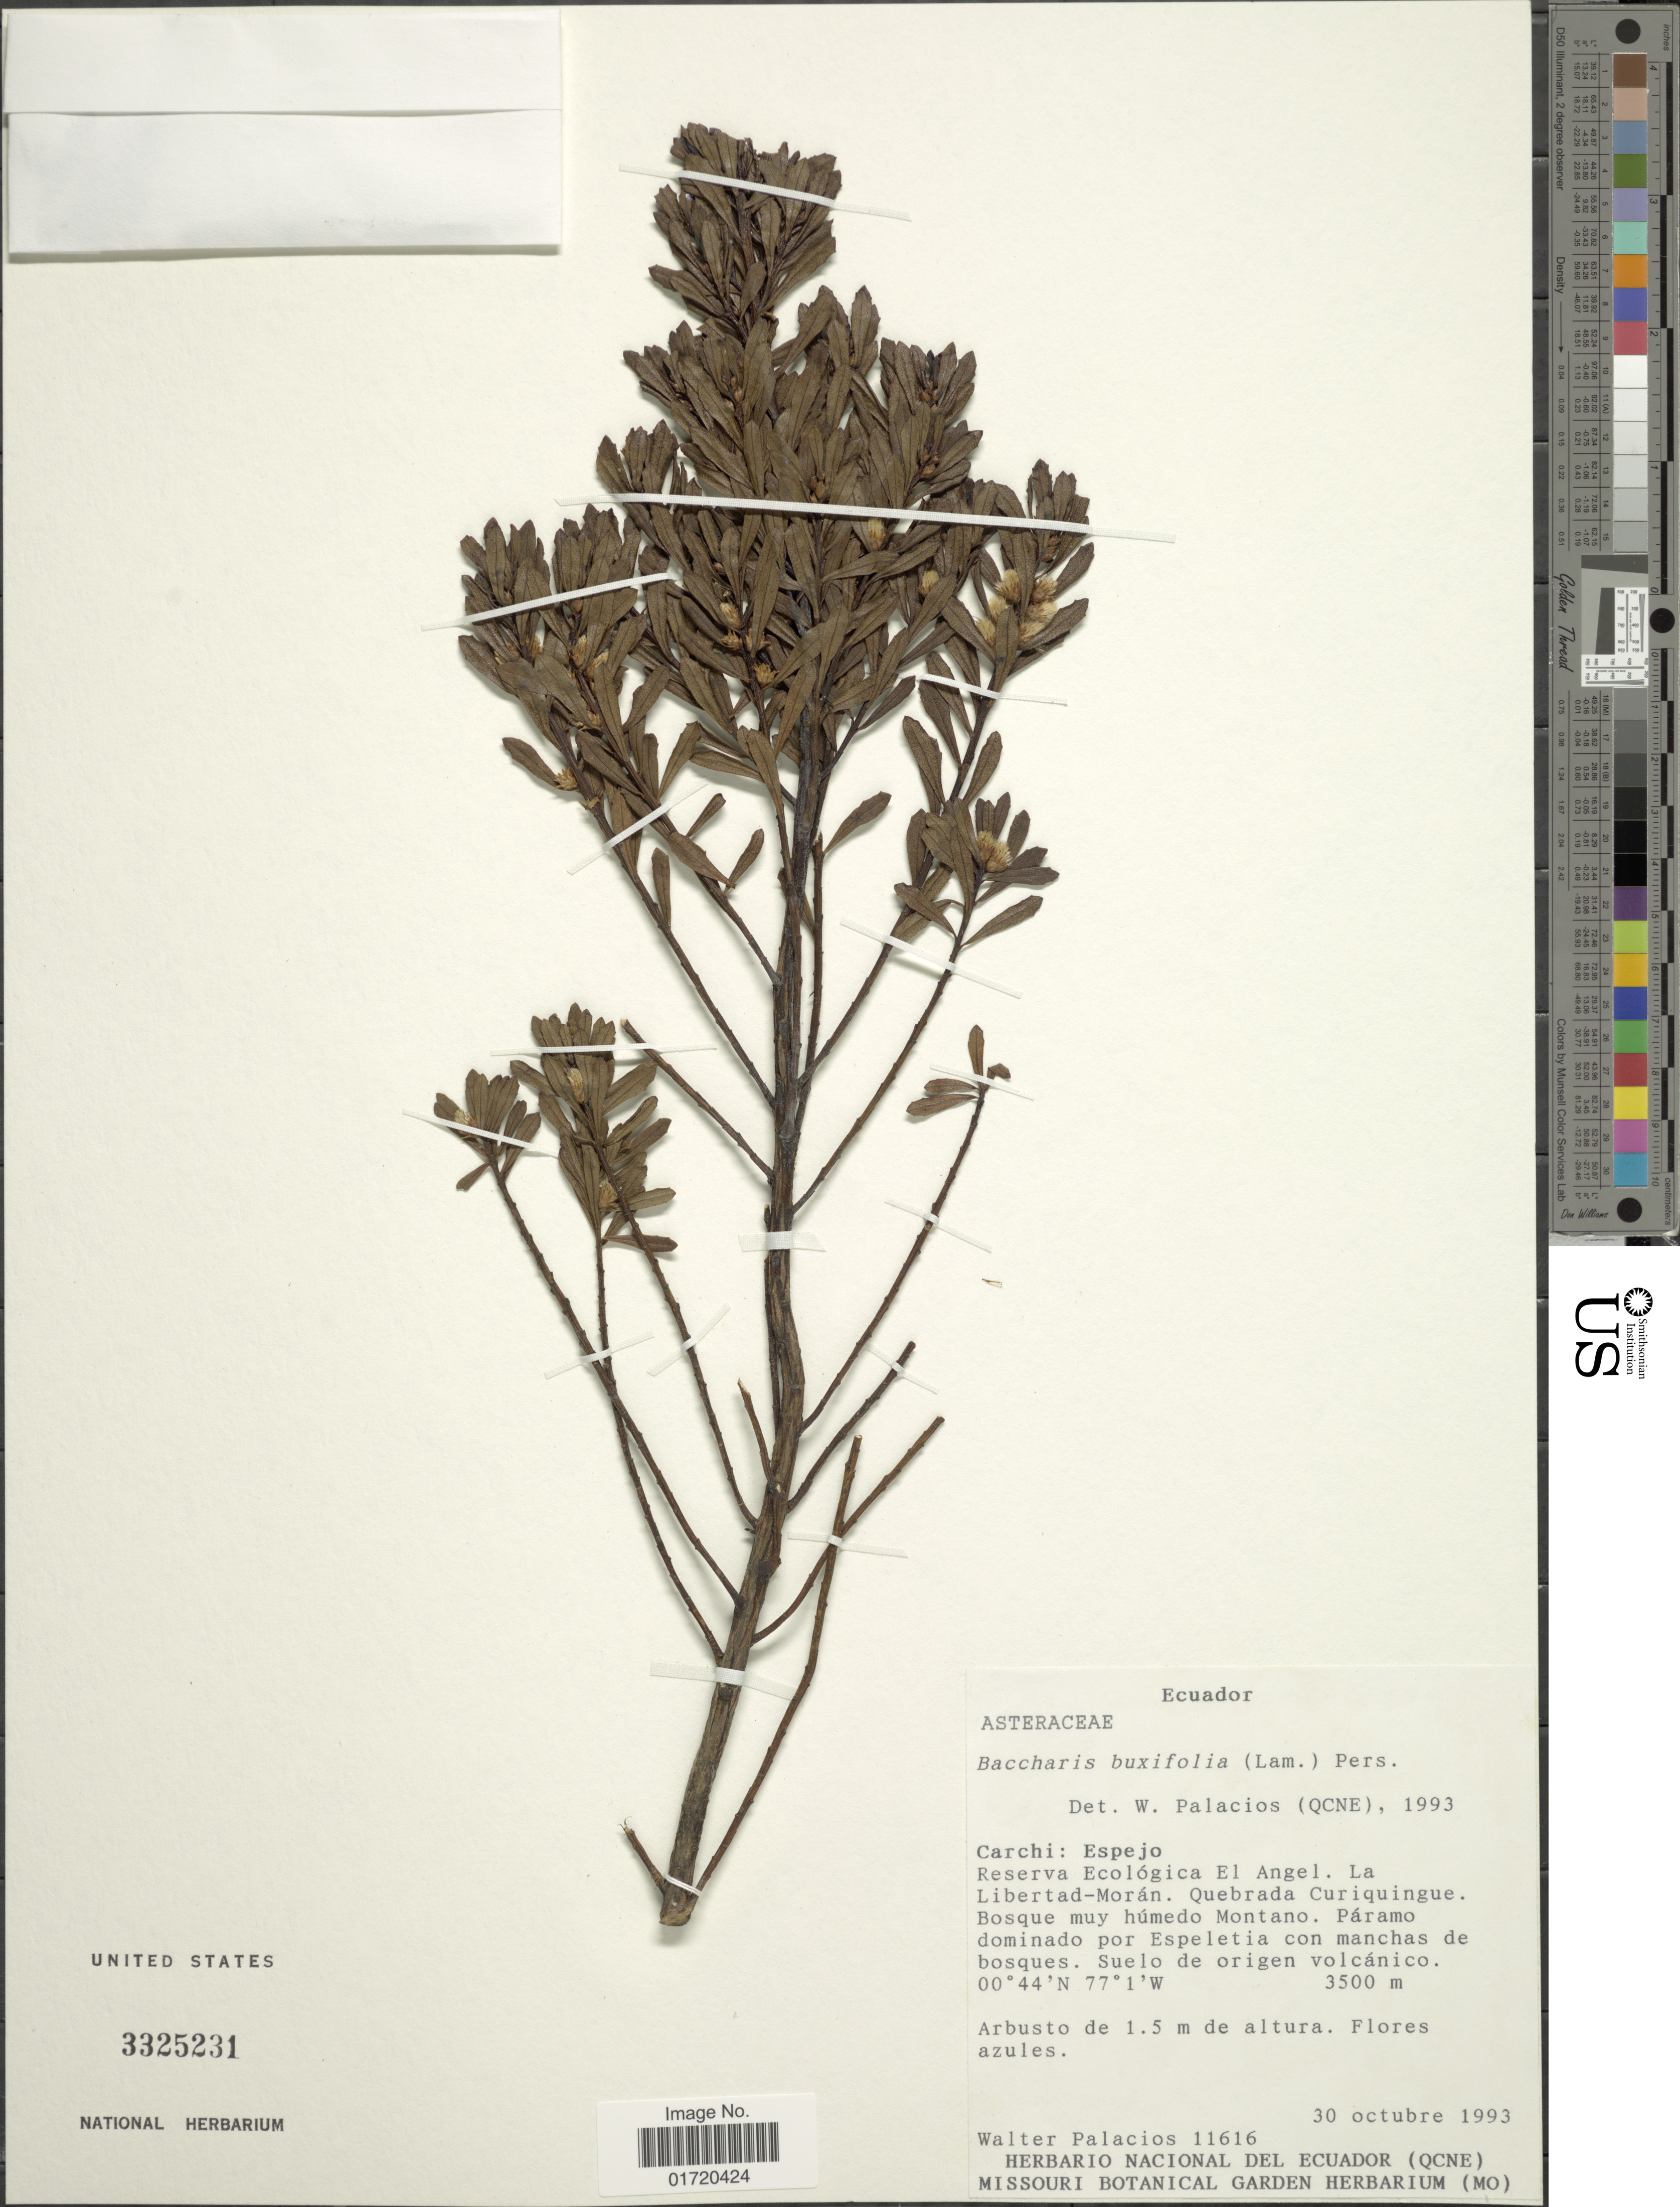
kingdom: Plantae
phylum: Tracheophyta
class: Magnoliopsida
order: Asterales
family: Asteraceae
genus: Baccharis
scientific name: Baccharis buxifolia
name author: (Lam.) Pers.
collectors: W. Palacios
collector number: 11616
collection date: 1993-10-30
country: Ecuador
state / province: Carchi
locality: Espejo. Reserva Ecologica El Angel. Libertad-Moran.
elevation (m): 3500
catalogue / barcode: US 3325231